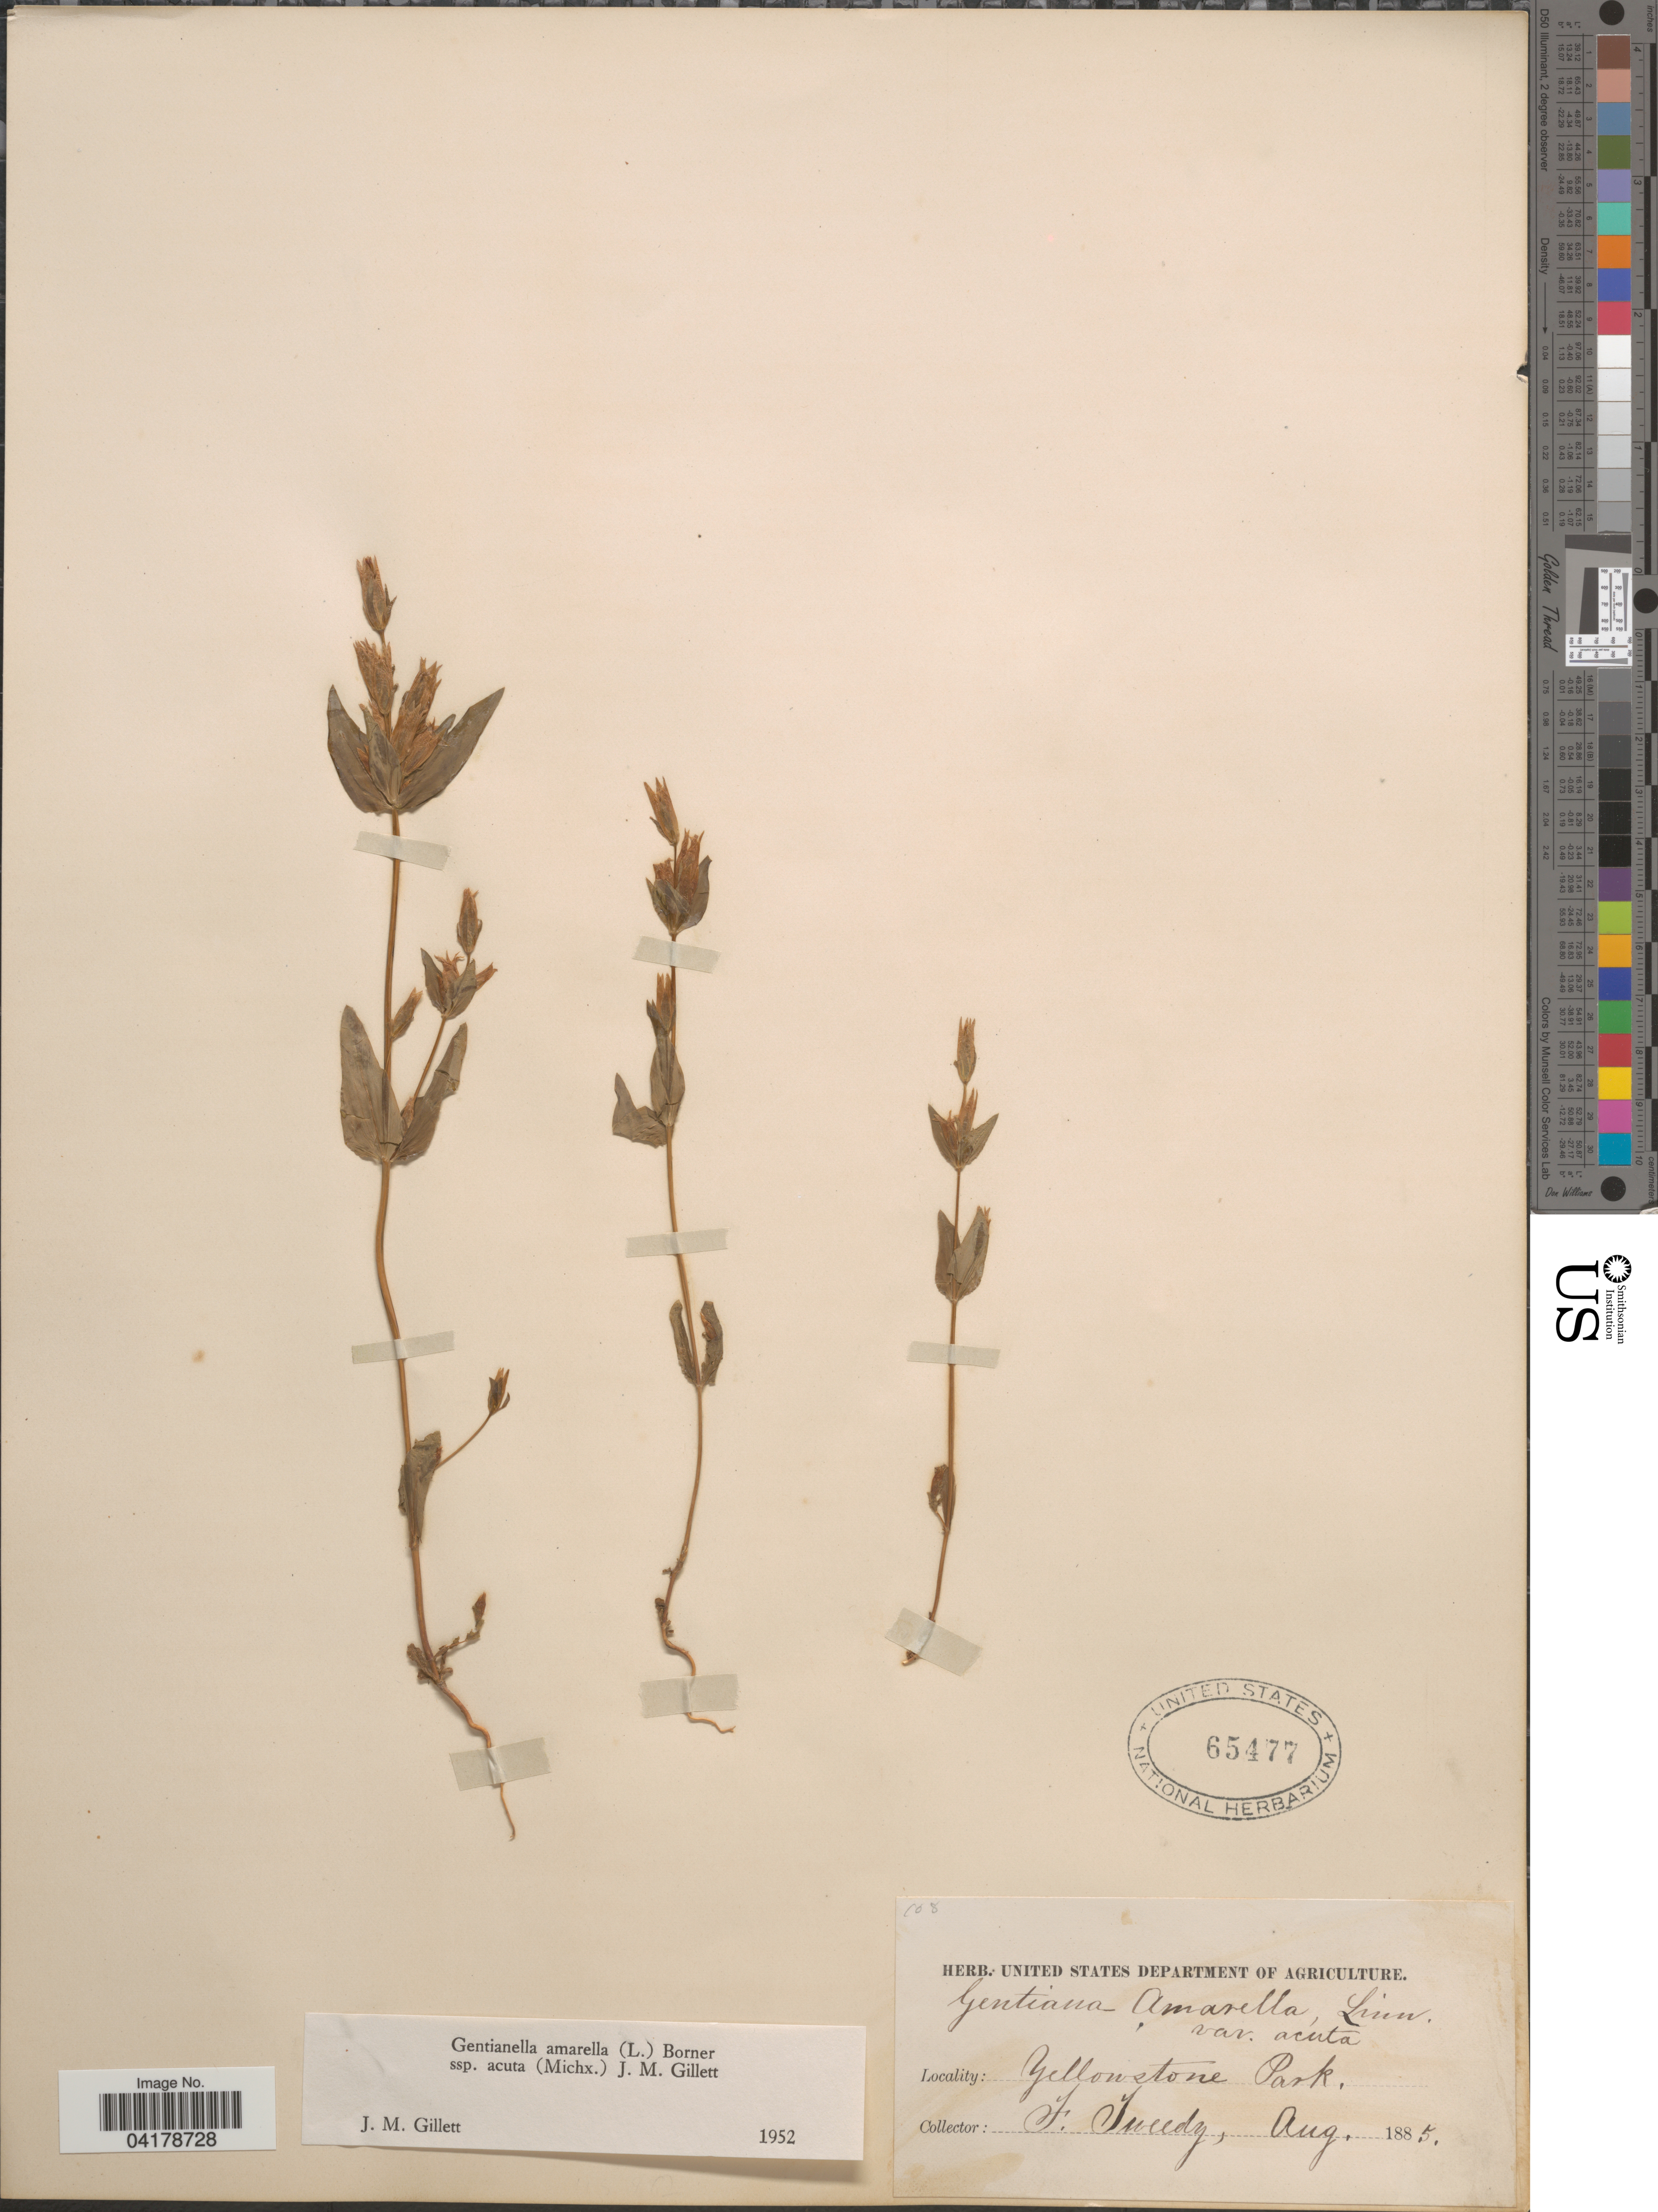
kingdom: Plantae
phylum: Tracheophyta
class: Magnoliopsida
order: Gentianales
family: Gentianaceae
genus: Gentianella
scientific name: Gentianella amarella subsp. acuta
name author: (Michx.) J.M. Gillett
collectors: F. Tweedy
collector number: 108?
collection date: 1885-08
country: United States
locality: Yellowstone Park.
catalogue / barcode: US 65477